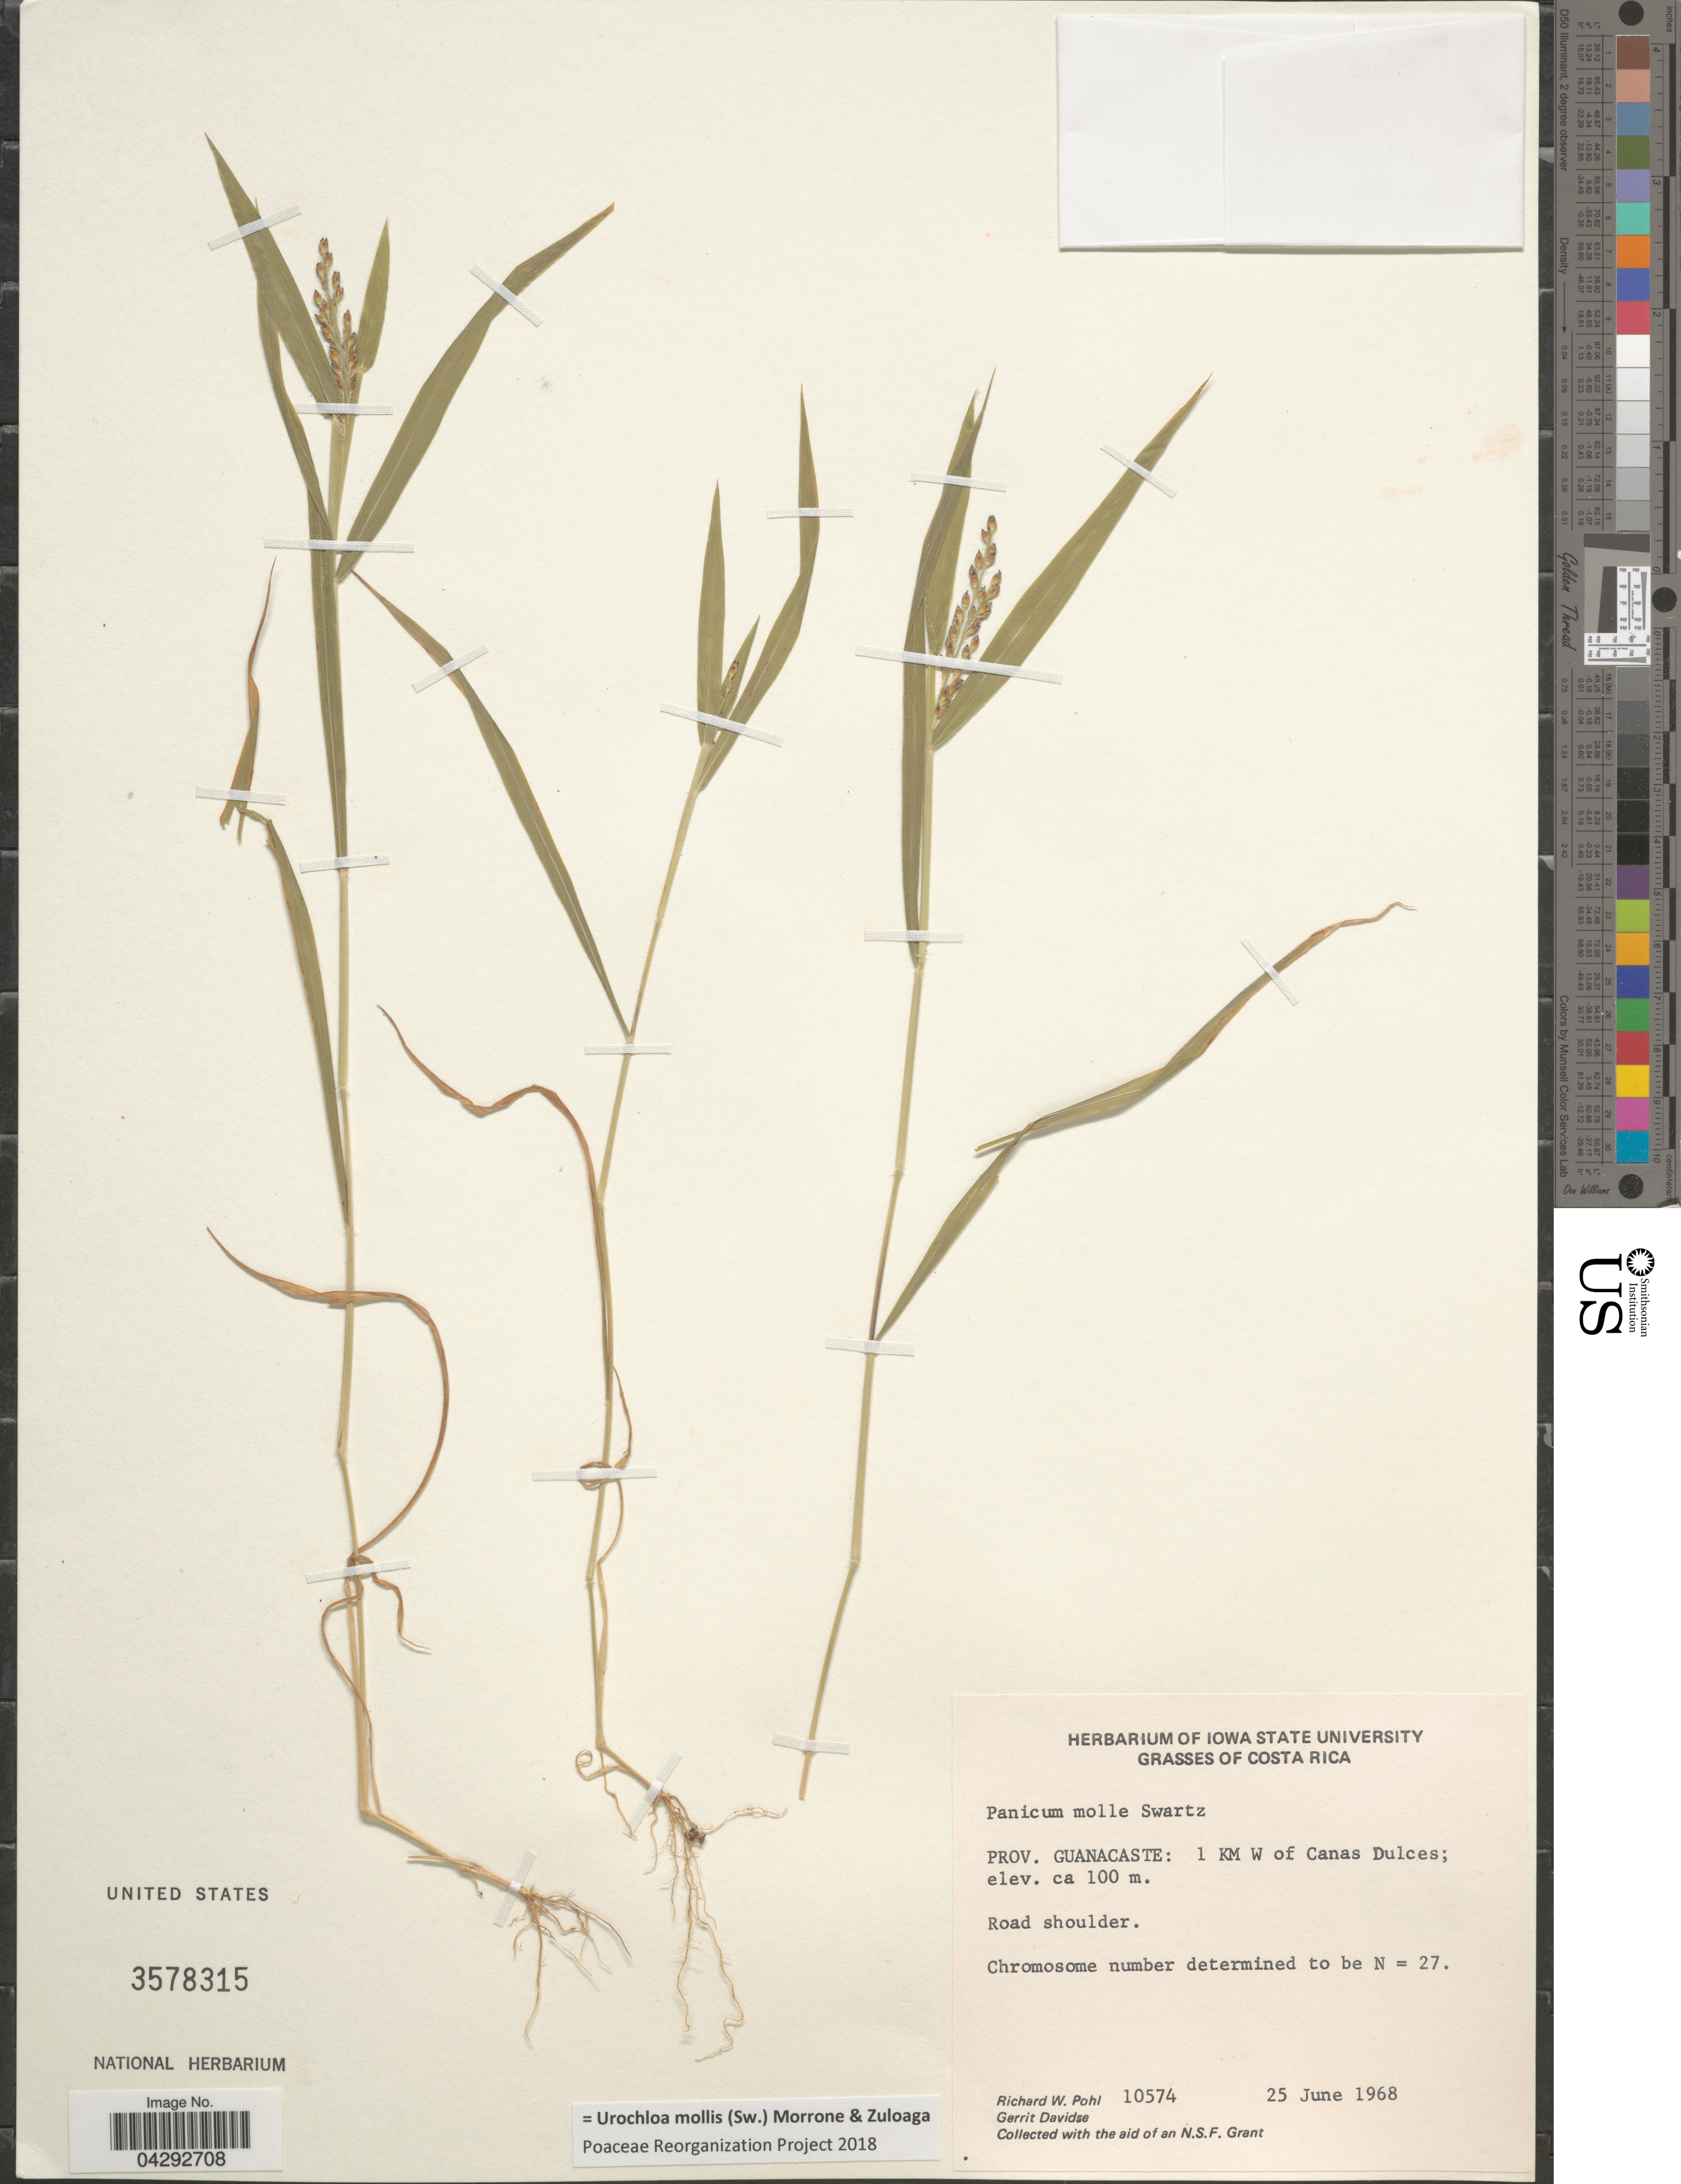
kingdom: Plantae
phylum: Tracheophyta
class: Liliopsida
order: Poales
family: Poaceae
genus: Urochloa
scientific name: Urochloa mollis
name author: (Sw.) Morrone & Zuloaga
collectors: R. W. Pohl & G. Davidse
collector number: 10574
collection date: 1968-06-25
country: Costa Rica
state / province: Guanacaste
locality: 1 KM W of Canas Dulces.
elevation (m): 100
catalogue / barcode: US 3578315